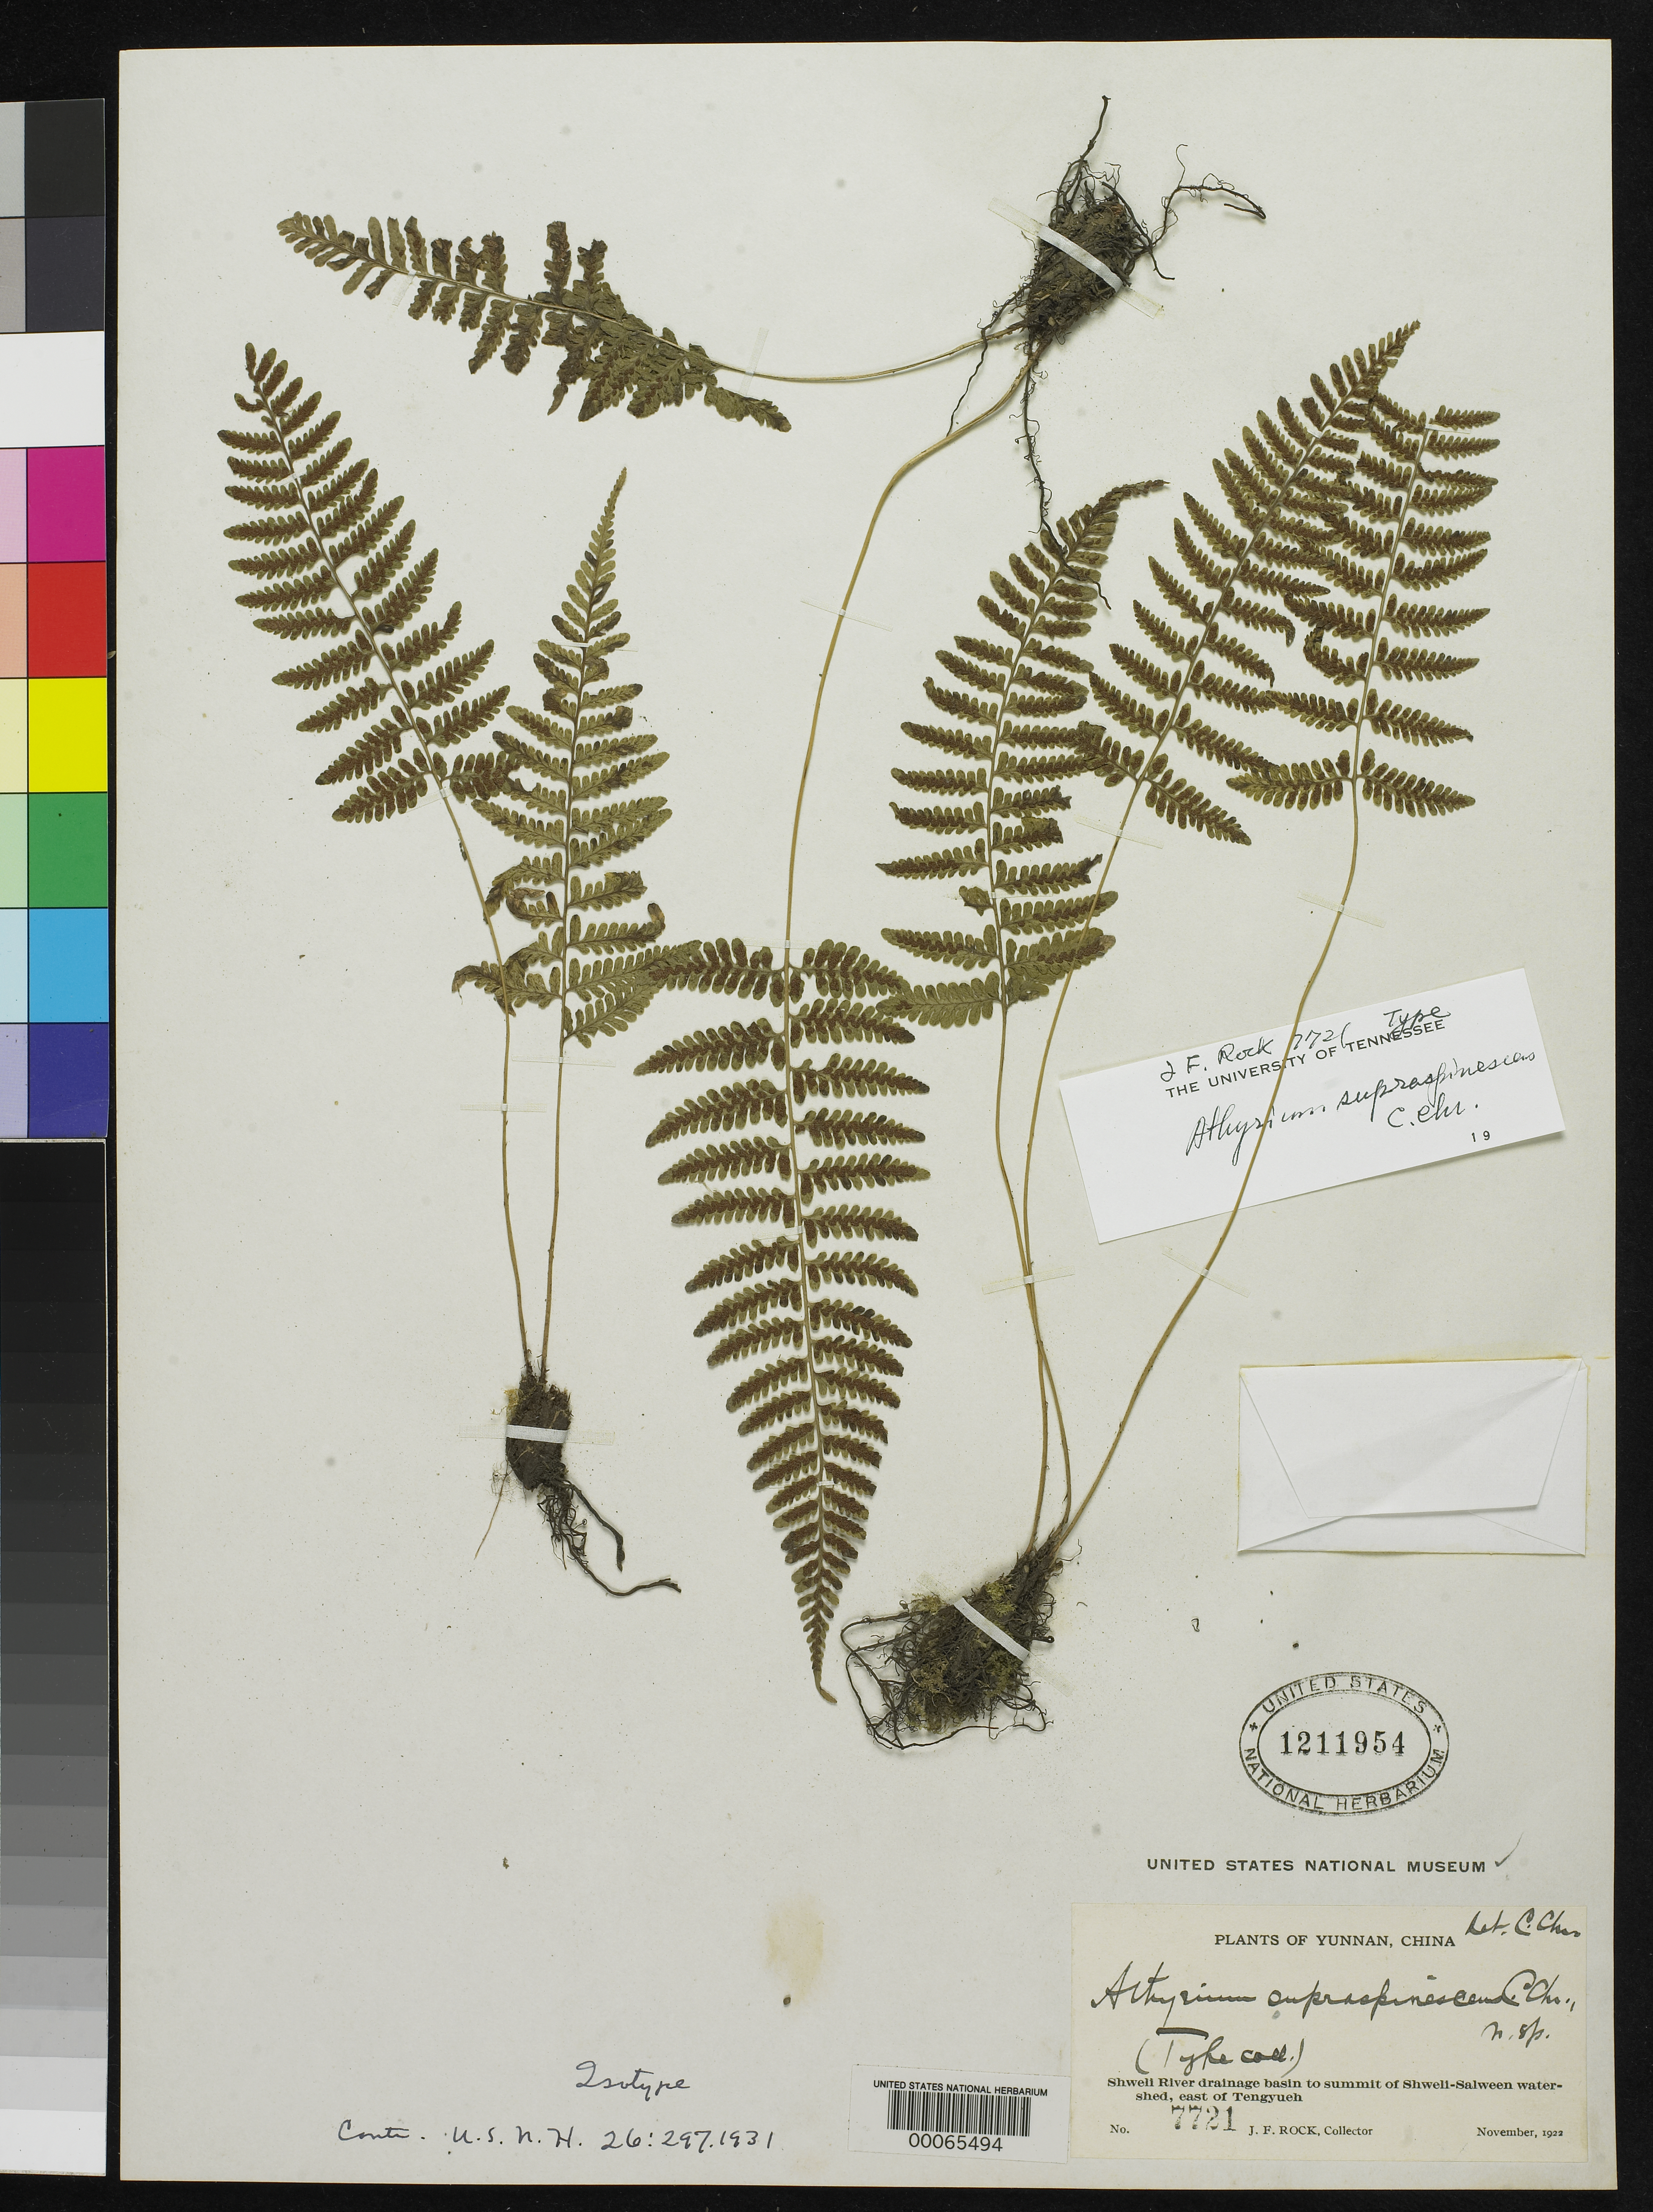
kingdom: Plantae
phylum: Tracheophyta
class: Polypodiopsida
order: Polypodiales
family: Athyriaceae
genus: Athyrium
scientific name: Athyrium supraspinescens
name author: C. Chr.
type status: Isotype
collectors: J. F. Rock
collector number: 7721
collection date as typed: Nov 1922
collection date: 1922-11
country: China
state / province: Yunnan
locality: Top of Salween Ridge, E of Tengyueh.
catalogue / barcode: US 1211954